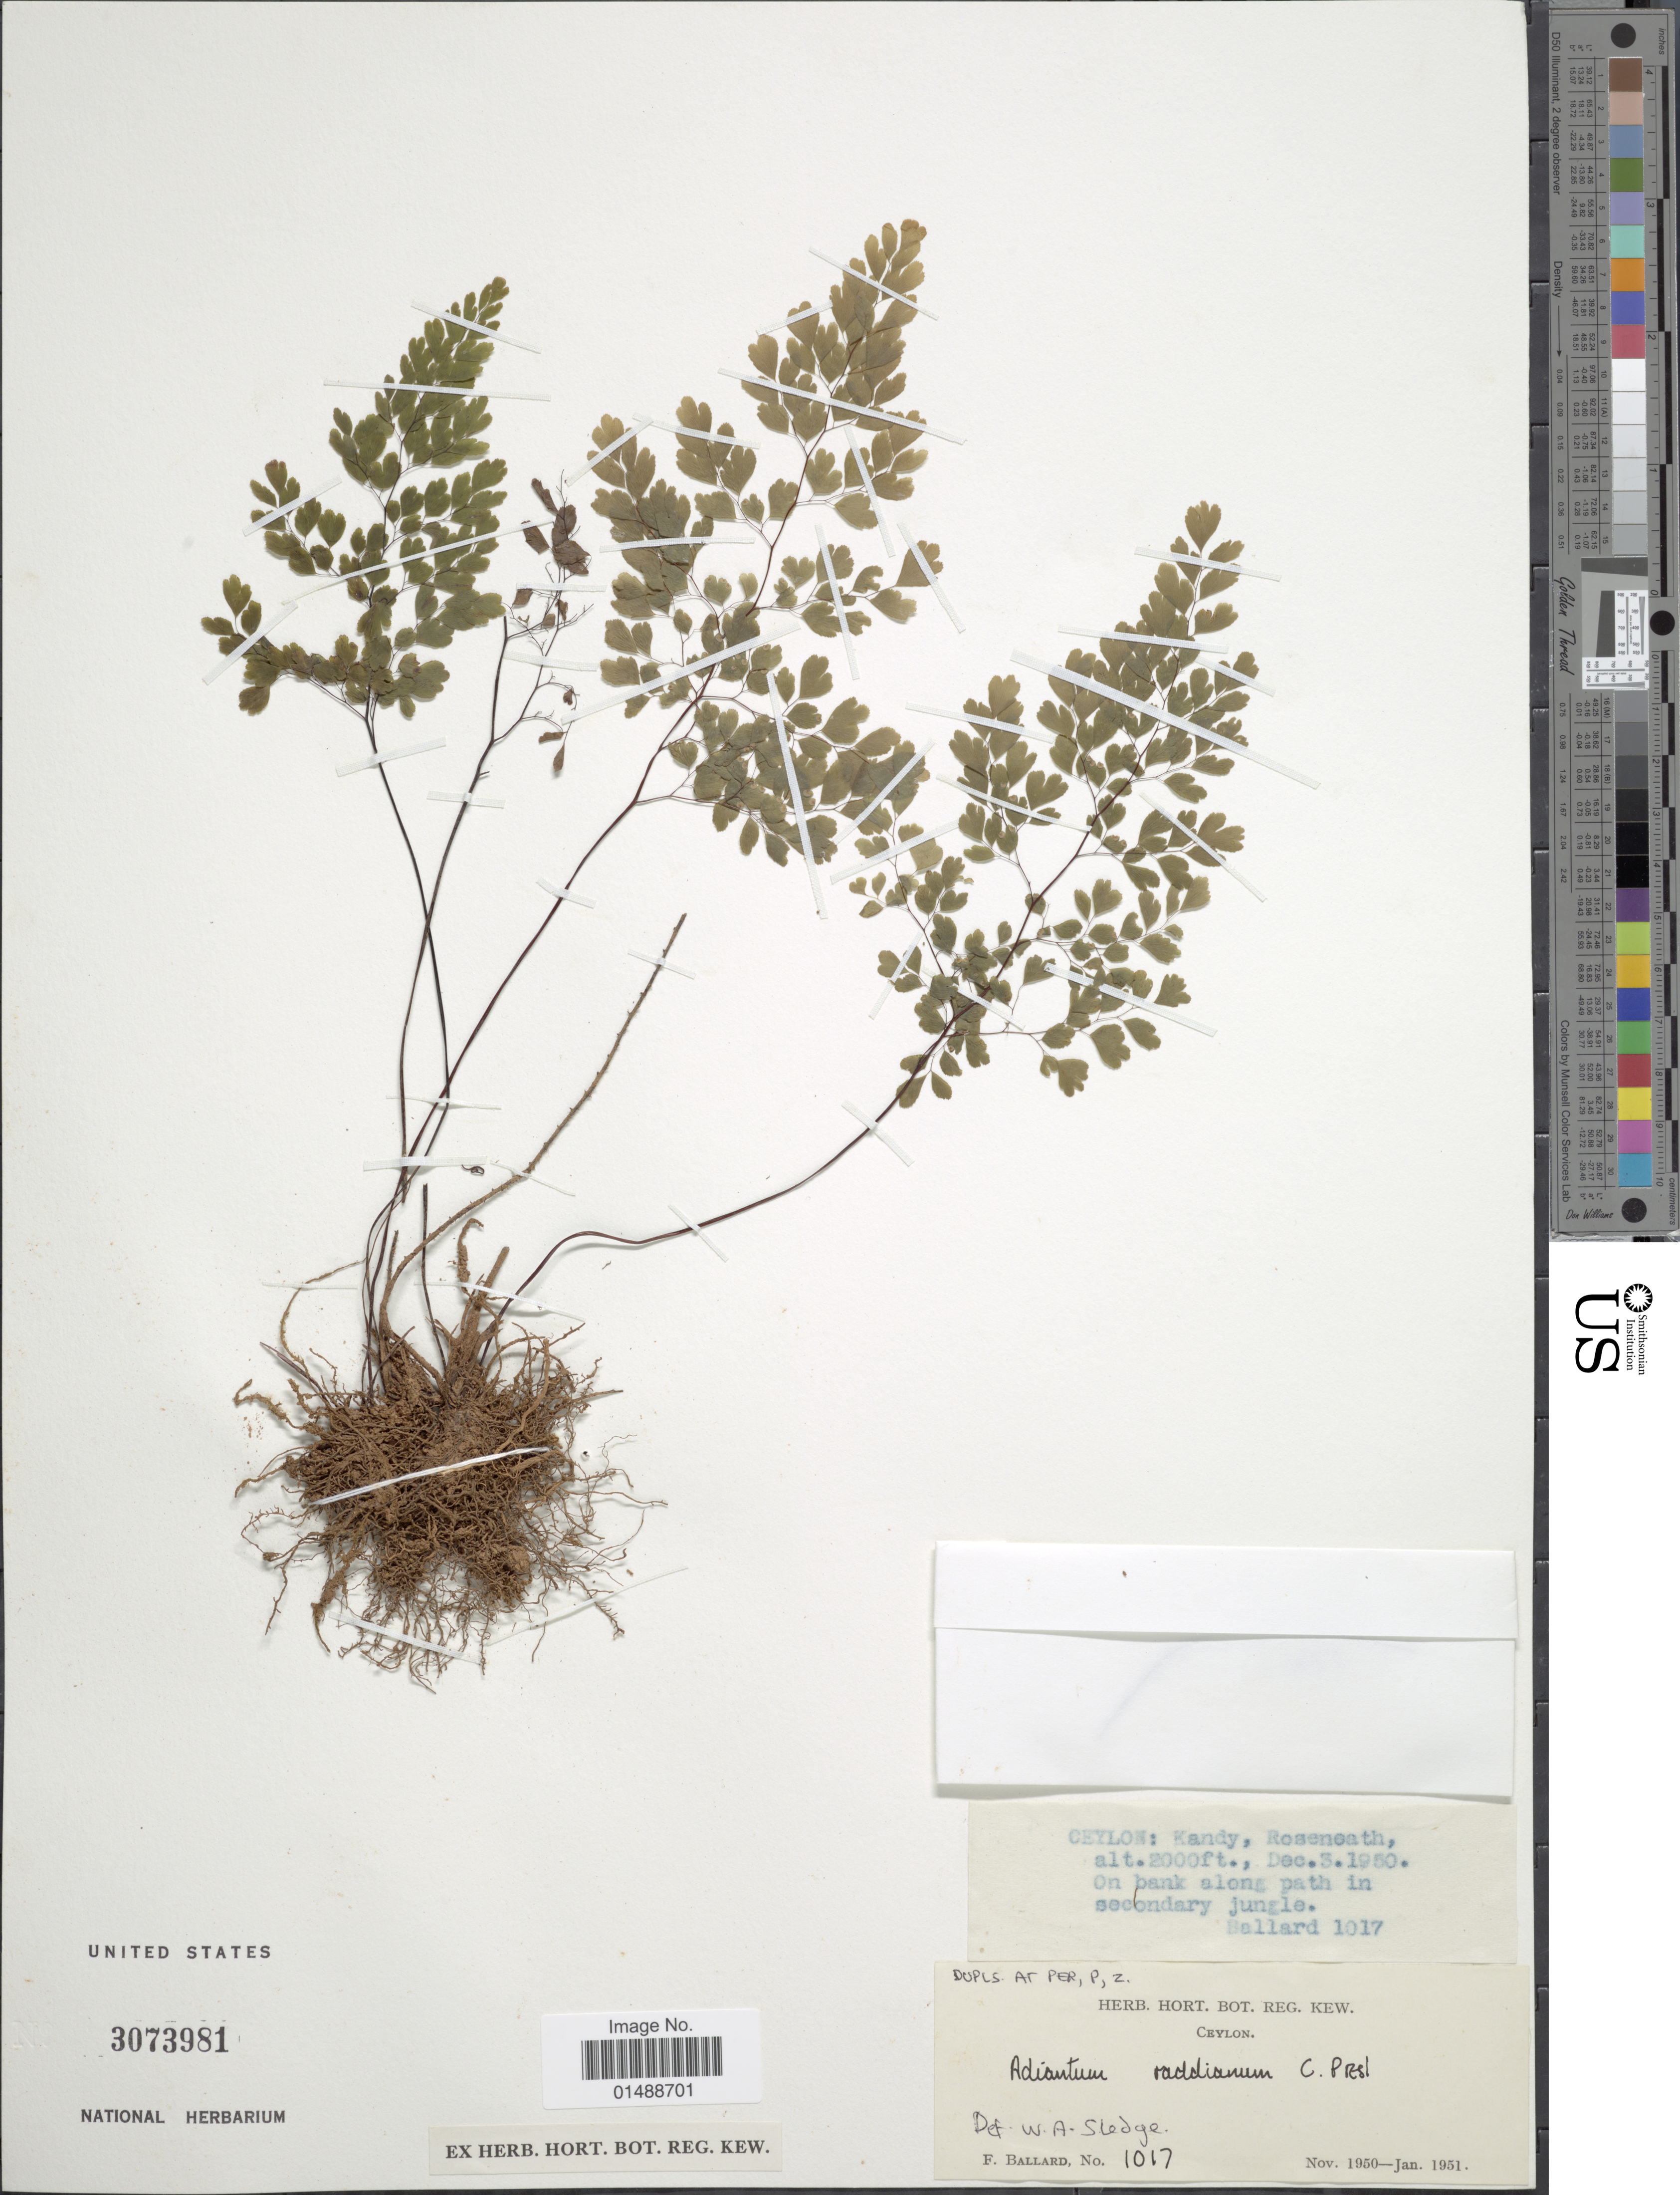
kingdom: Plantae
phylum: Tracheophyta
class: Polypodiopsida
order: Polypodiales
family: Pteridaceae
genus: Adiantum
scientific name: Adiantum raddianum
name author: C. Presl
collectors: F. Ballard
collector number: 1017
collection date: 1950-12-03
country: Sri Lanka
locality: Ceylon, Kandy, Roseneath.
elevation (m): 610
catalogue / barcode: US 3073981